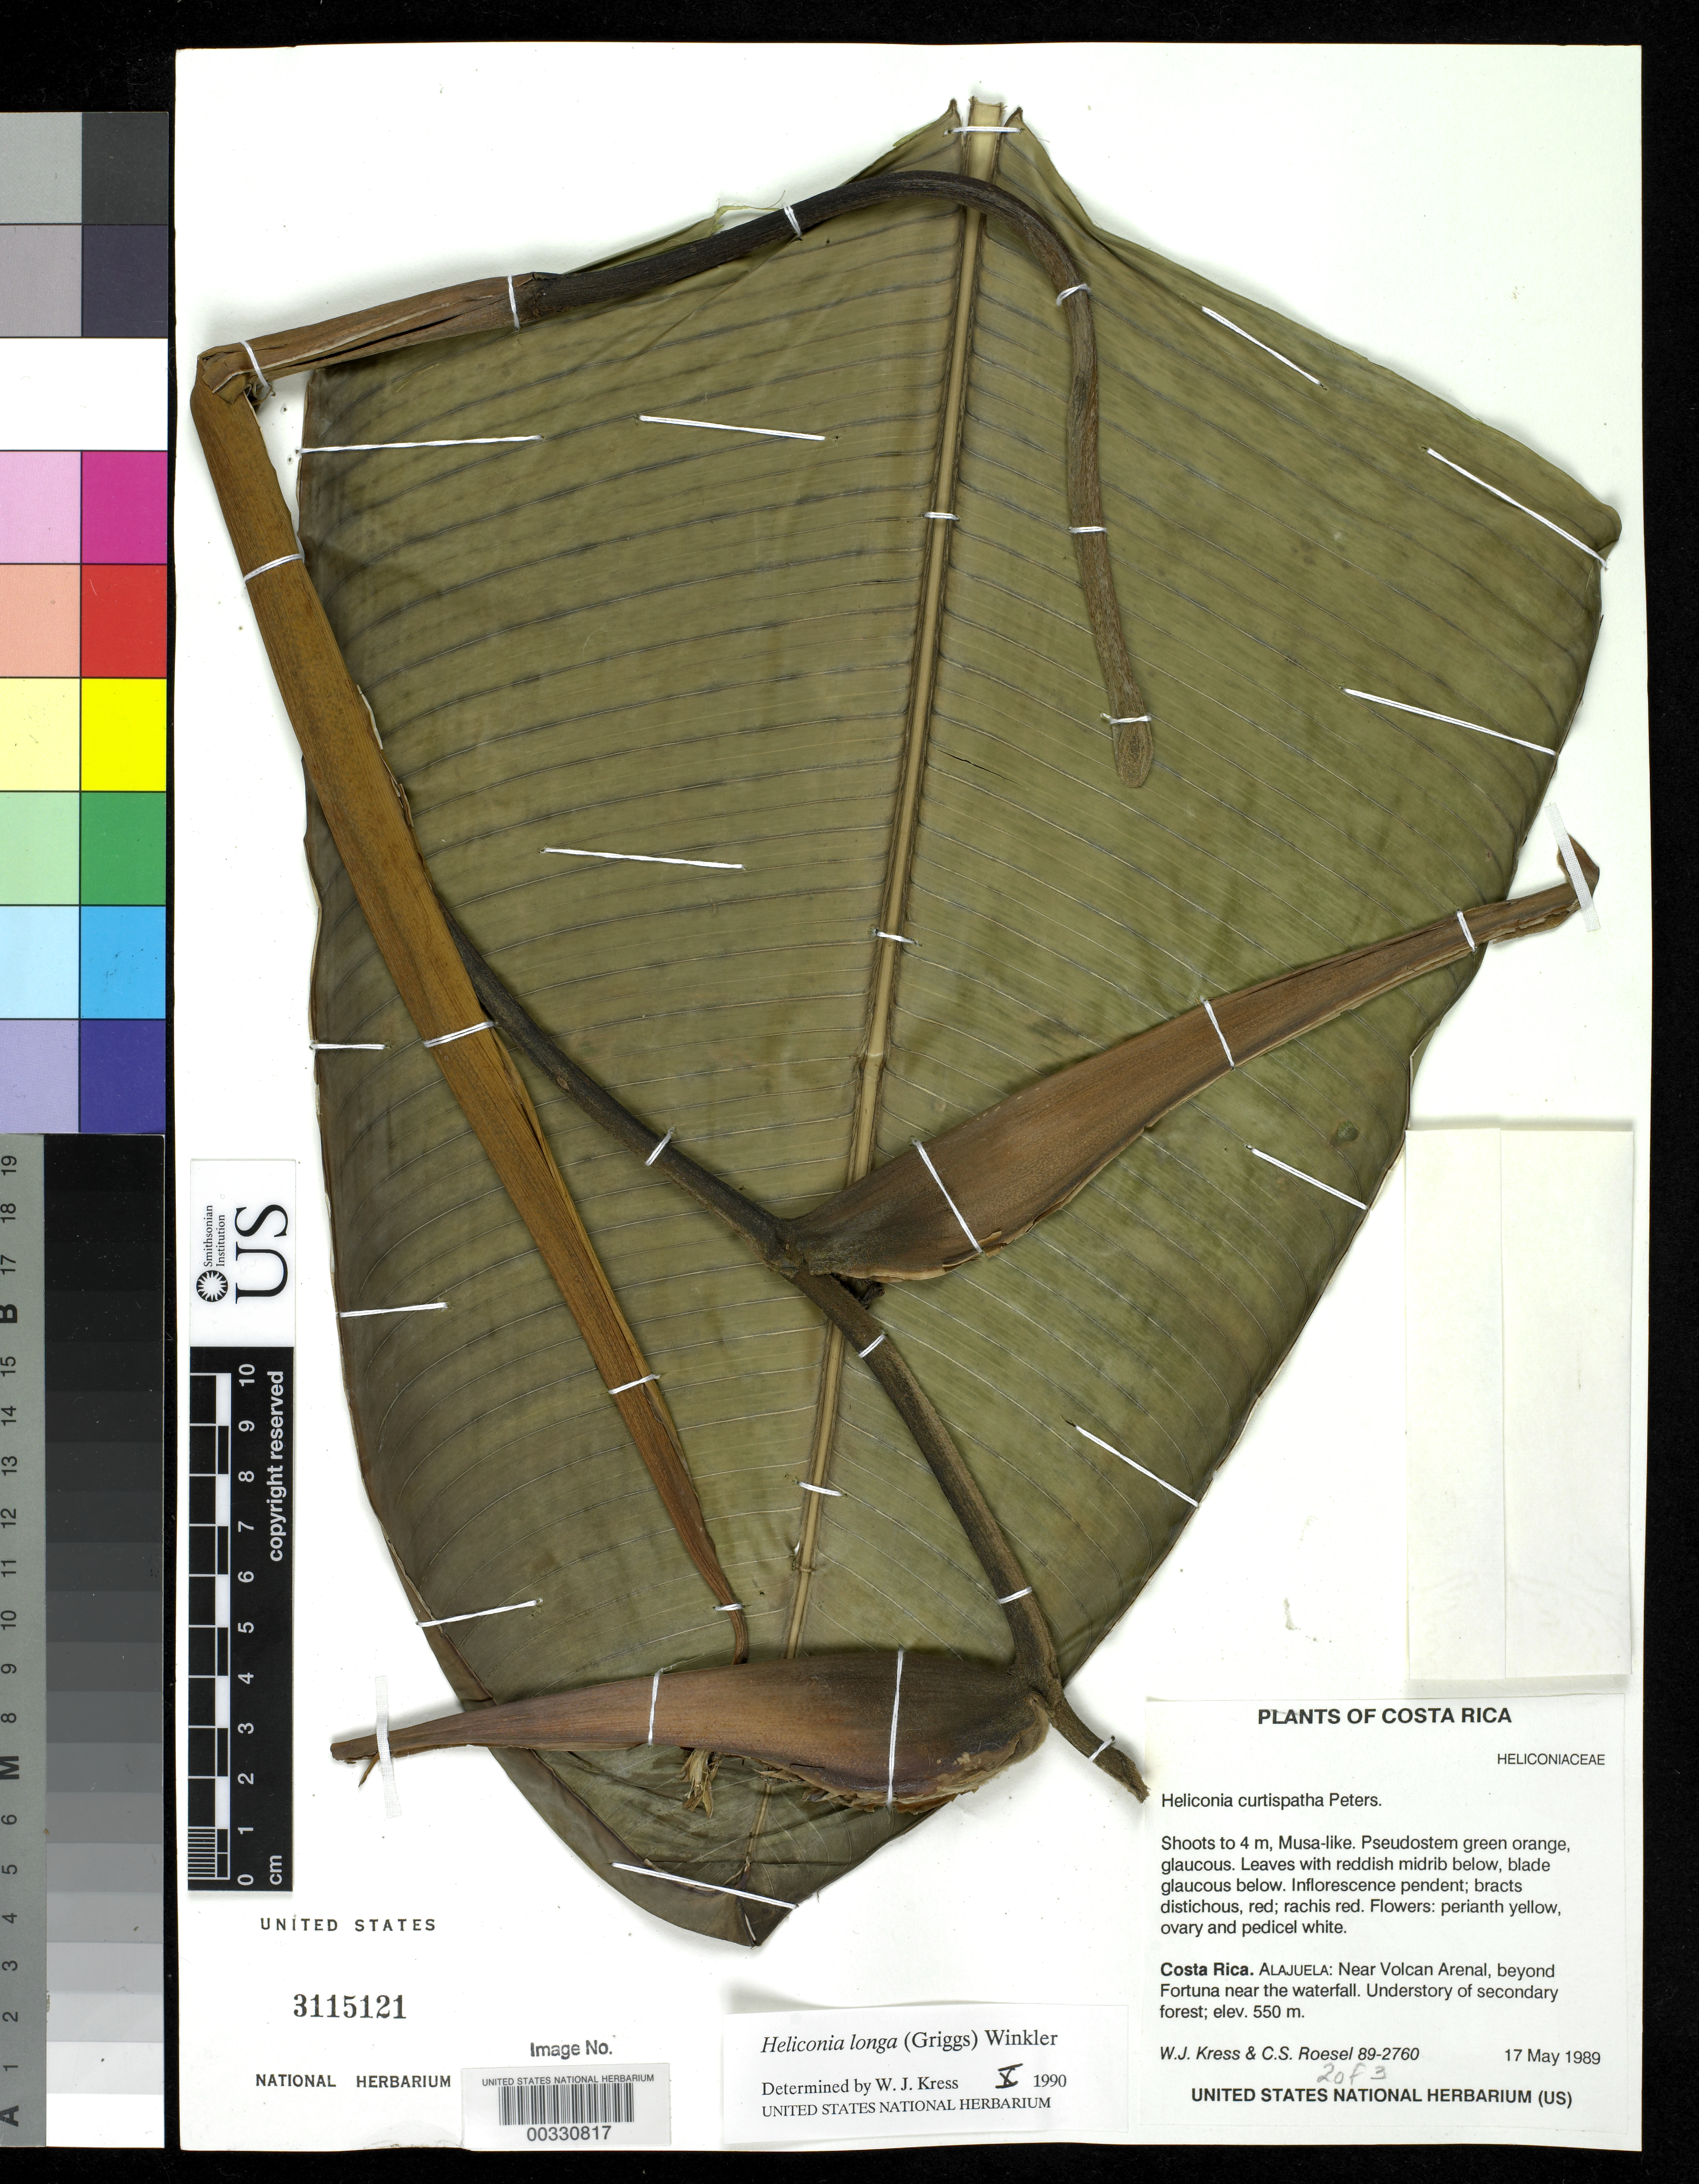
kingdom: Plantae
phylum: Tracheophyta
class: Liliopsida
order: Zingiberales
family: Heliconiaceae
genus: Heliconia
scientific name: Heliconia longa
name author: (R.F. Griggs) H.J.P. Winkl.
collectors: W. J. Kress & C. S. Roesel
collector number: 89-2760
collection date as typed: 17 May 1989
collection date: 1989-05-17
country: Costa Rica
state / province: Alajuela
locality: Near Volcan Arenal, beyond Fortuna near waterfall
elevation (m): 550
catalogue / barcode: US 3115121